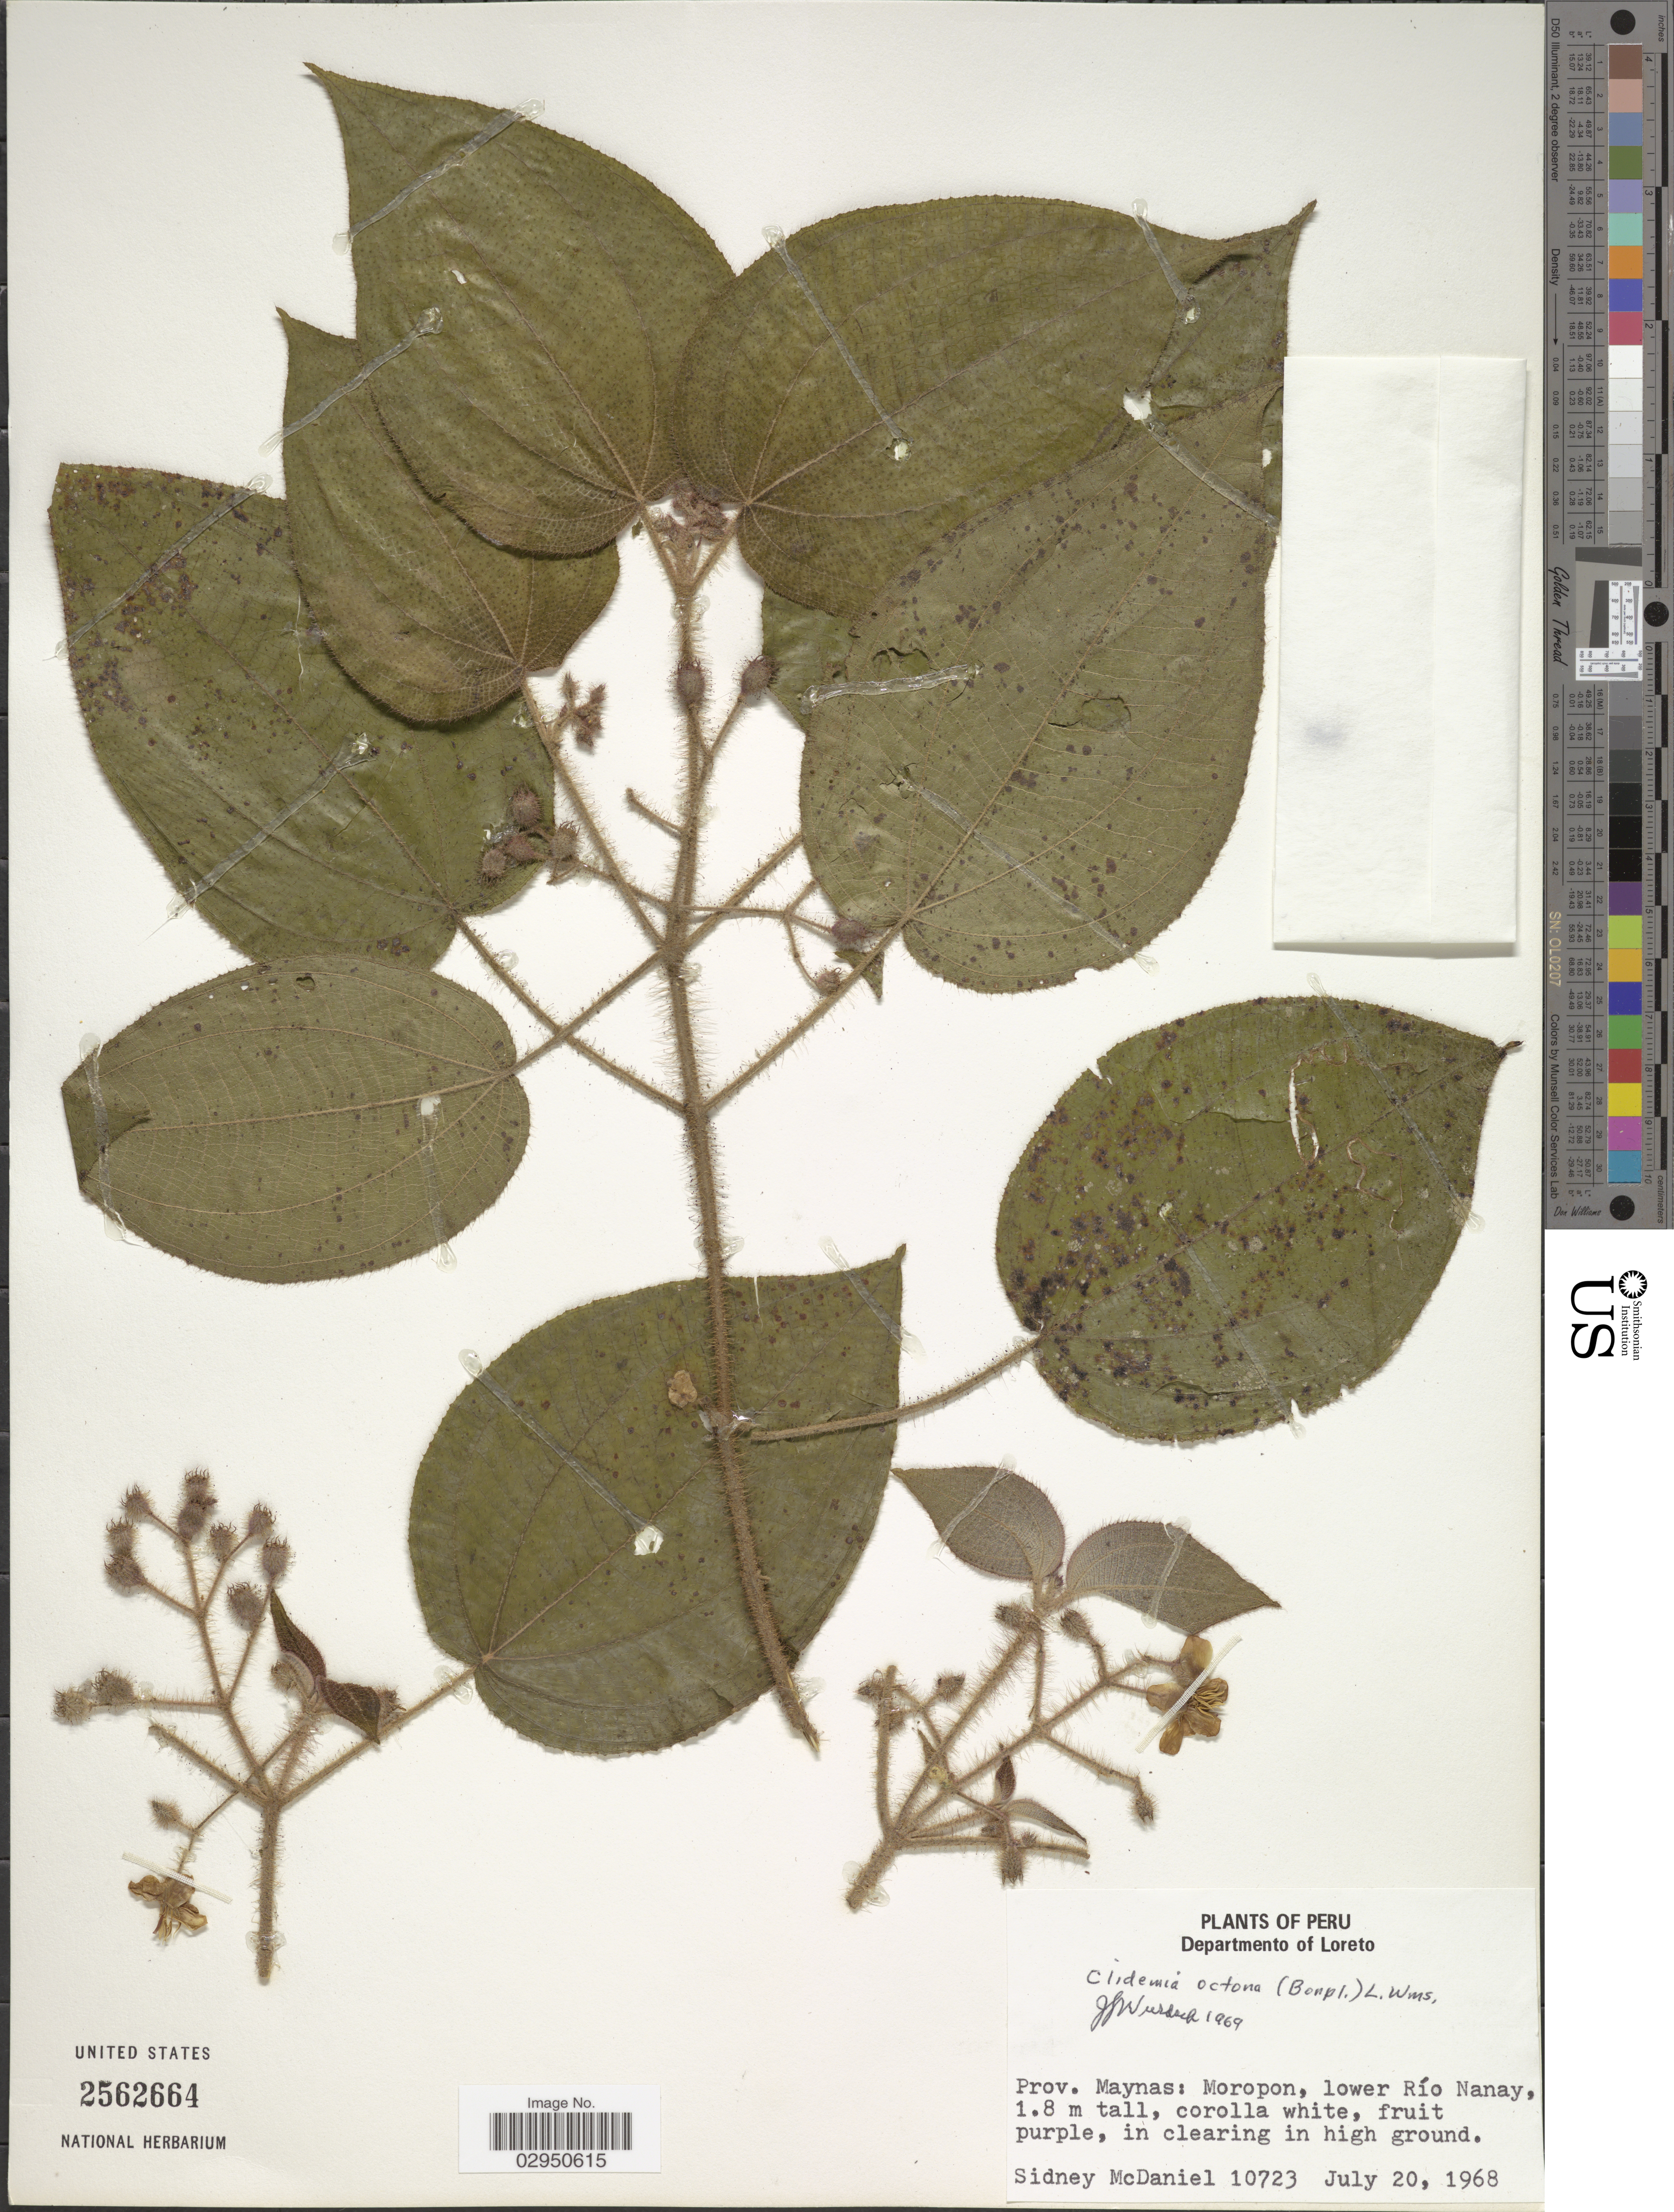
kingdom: Plantae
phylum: Tracheophyta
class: Magnoliopsida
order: Myrtales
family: Melastomataceae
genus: Clidemia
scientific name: Clidemia octona subsp. octona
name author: (Bonpl.) L.O. Williams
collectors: S. McDaniel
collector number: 10723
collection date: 1968-07-20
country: Peru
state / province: Loreto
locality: Departmento of Loreto. Prov. Maynas: Moropon, lower Río Nanay.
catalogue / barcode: US 2562664